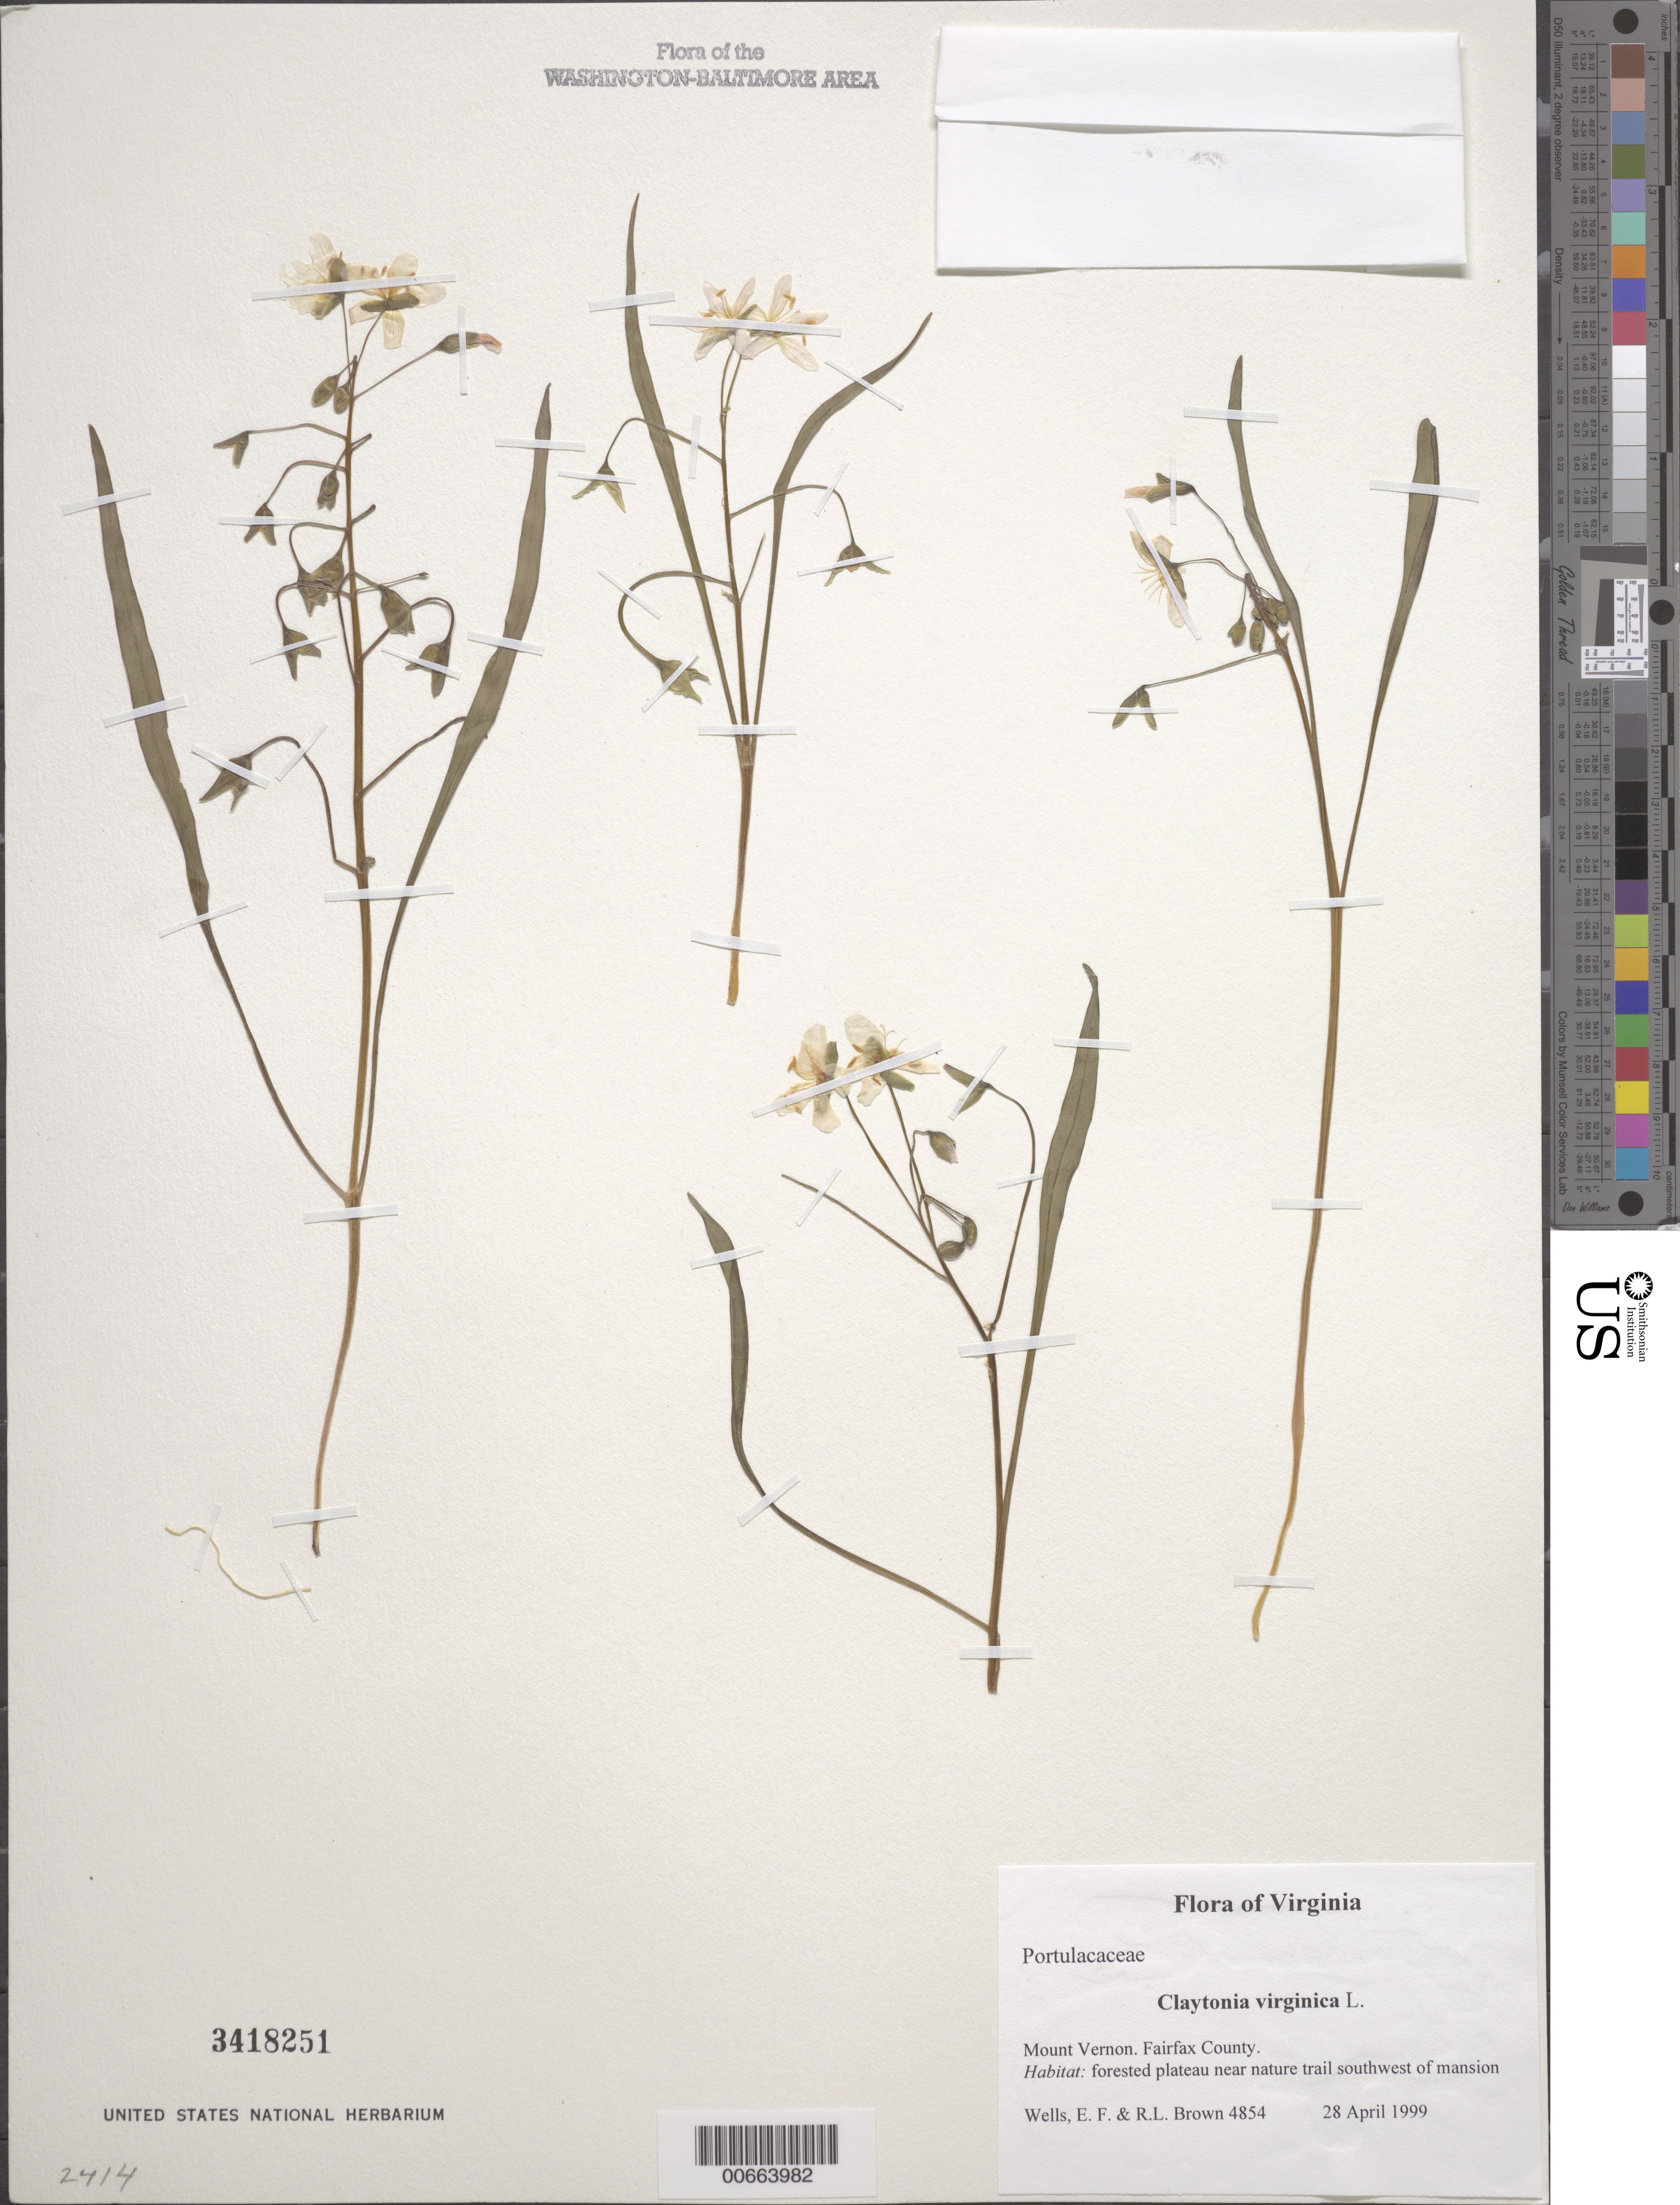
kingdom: Plantae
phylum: Tracheophyta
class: Magnoliopsida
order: Caryophyllales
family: Montiaceae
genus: Claytonia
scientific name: Claytonia virginica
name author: L.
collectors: E. F. Wells & R. L. Brown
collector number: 4854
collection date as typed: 28 Apr 1999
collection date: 1999-04-28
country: United States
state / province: Virginia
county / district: Fairfax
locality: Mount Vernon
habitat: forested plateau near nature trail southwest of mansion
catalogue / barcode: US 3418251